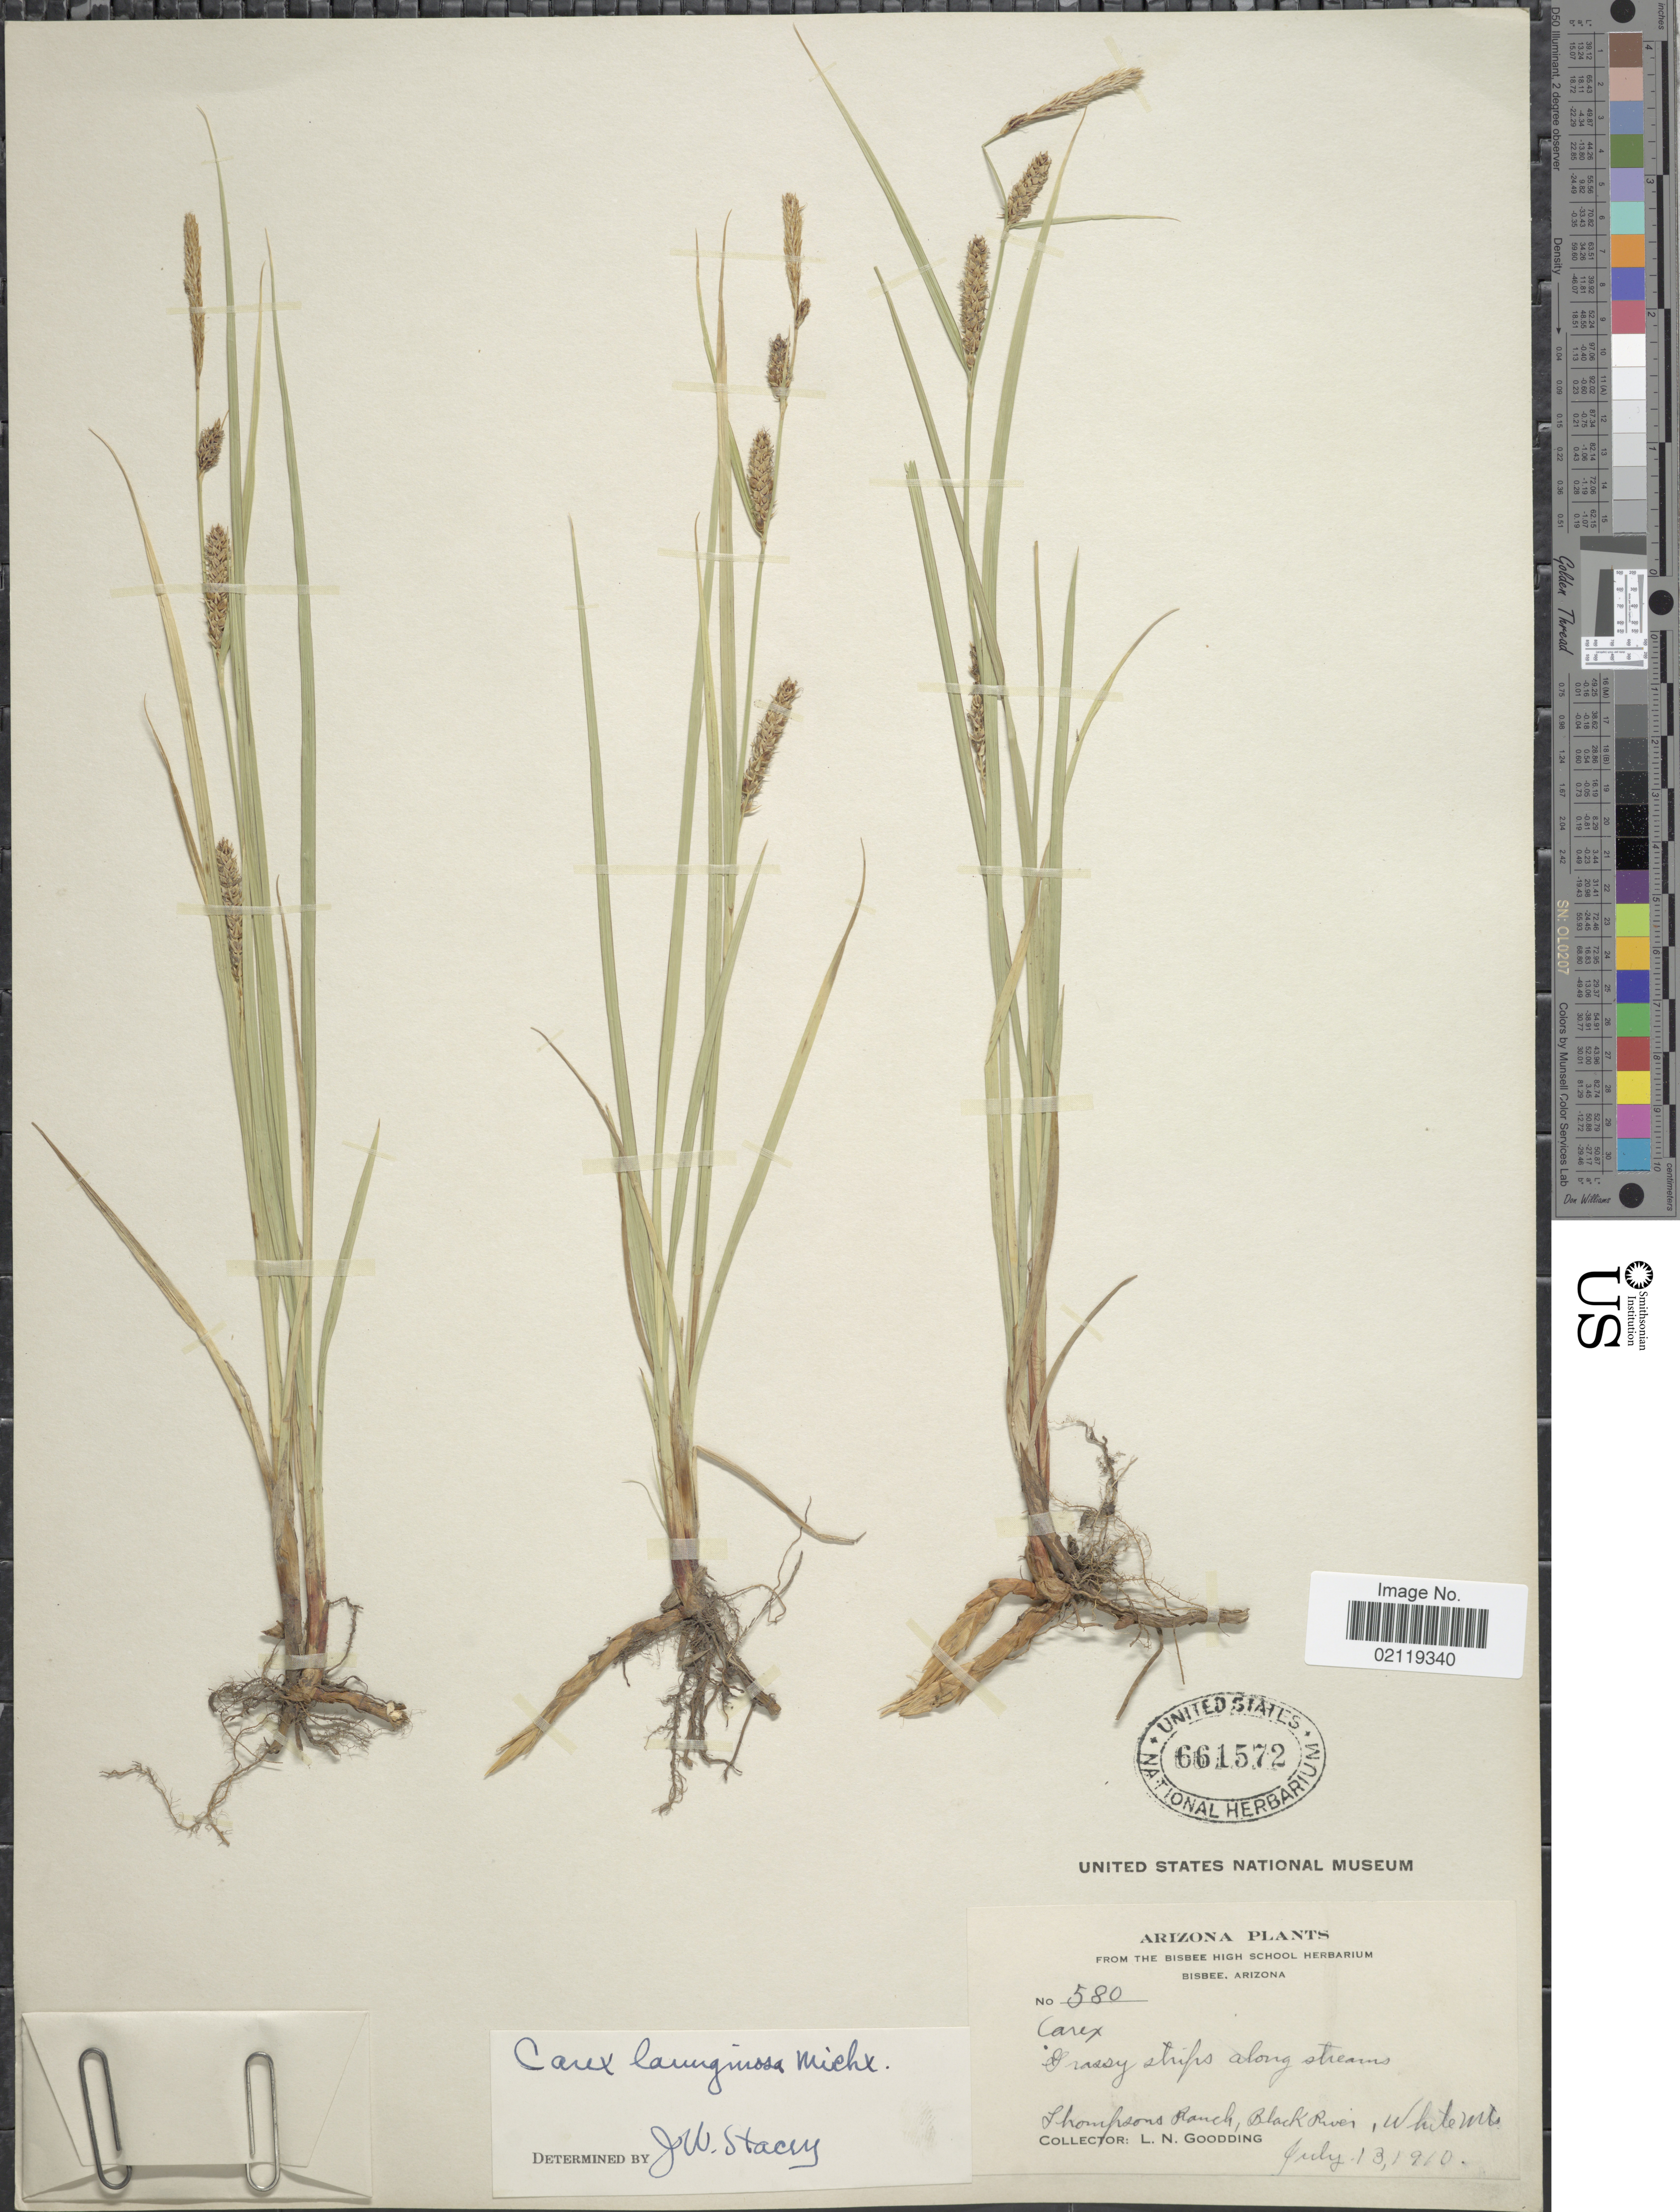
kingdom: Plantae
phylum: Tracheophyta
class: Liliopsida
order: Poales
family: Cyperaceae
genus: Carex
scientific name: Carex pellita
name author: Muhl. ex Willd.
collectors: L. N. Goodding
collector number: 580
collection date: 1910-07-13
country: United States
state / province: Arizona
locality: Grassy strips along streams. Thompsons Ranch, Black River, White Mts.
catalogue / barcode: US 661572